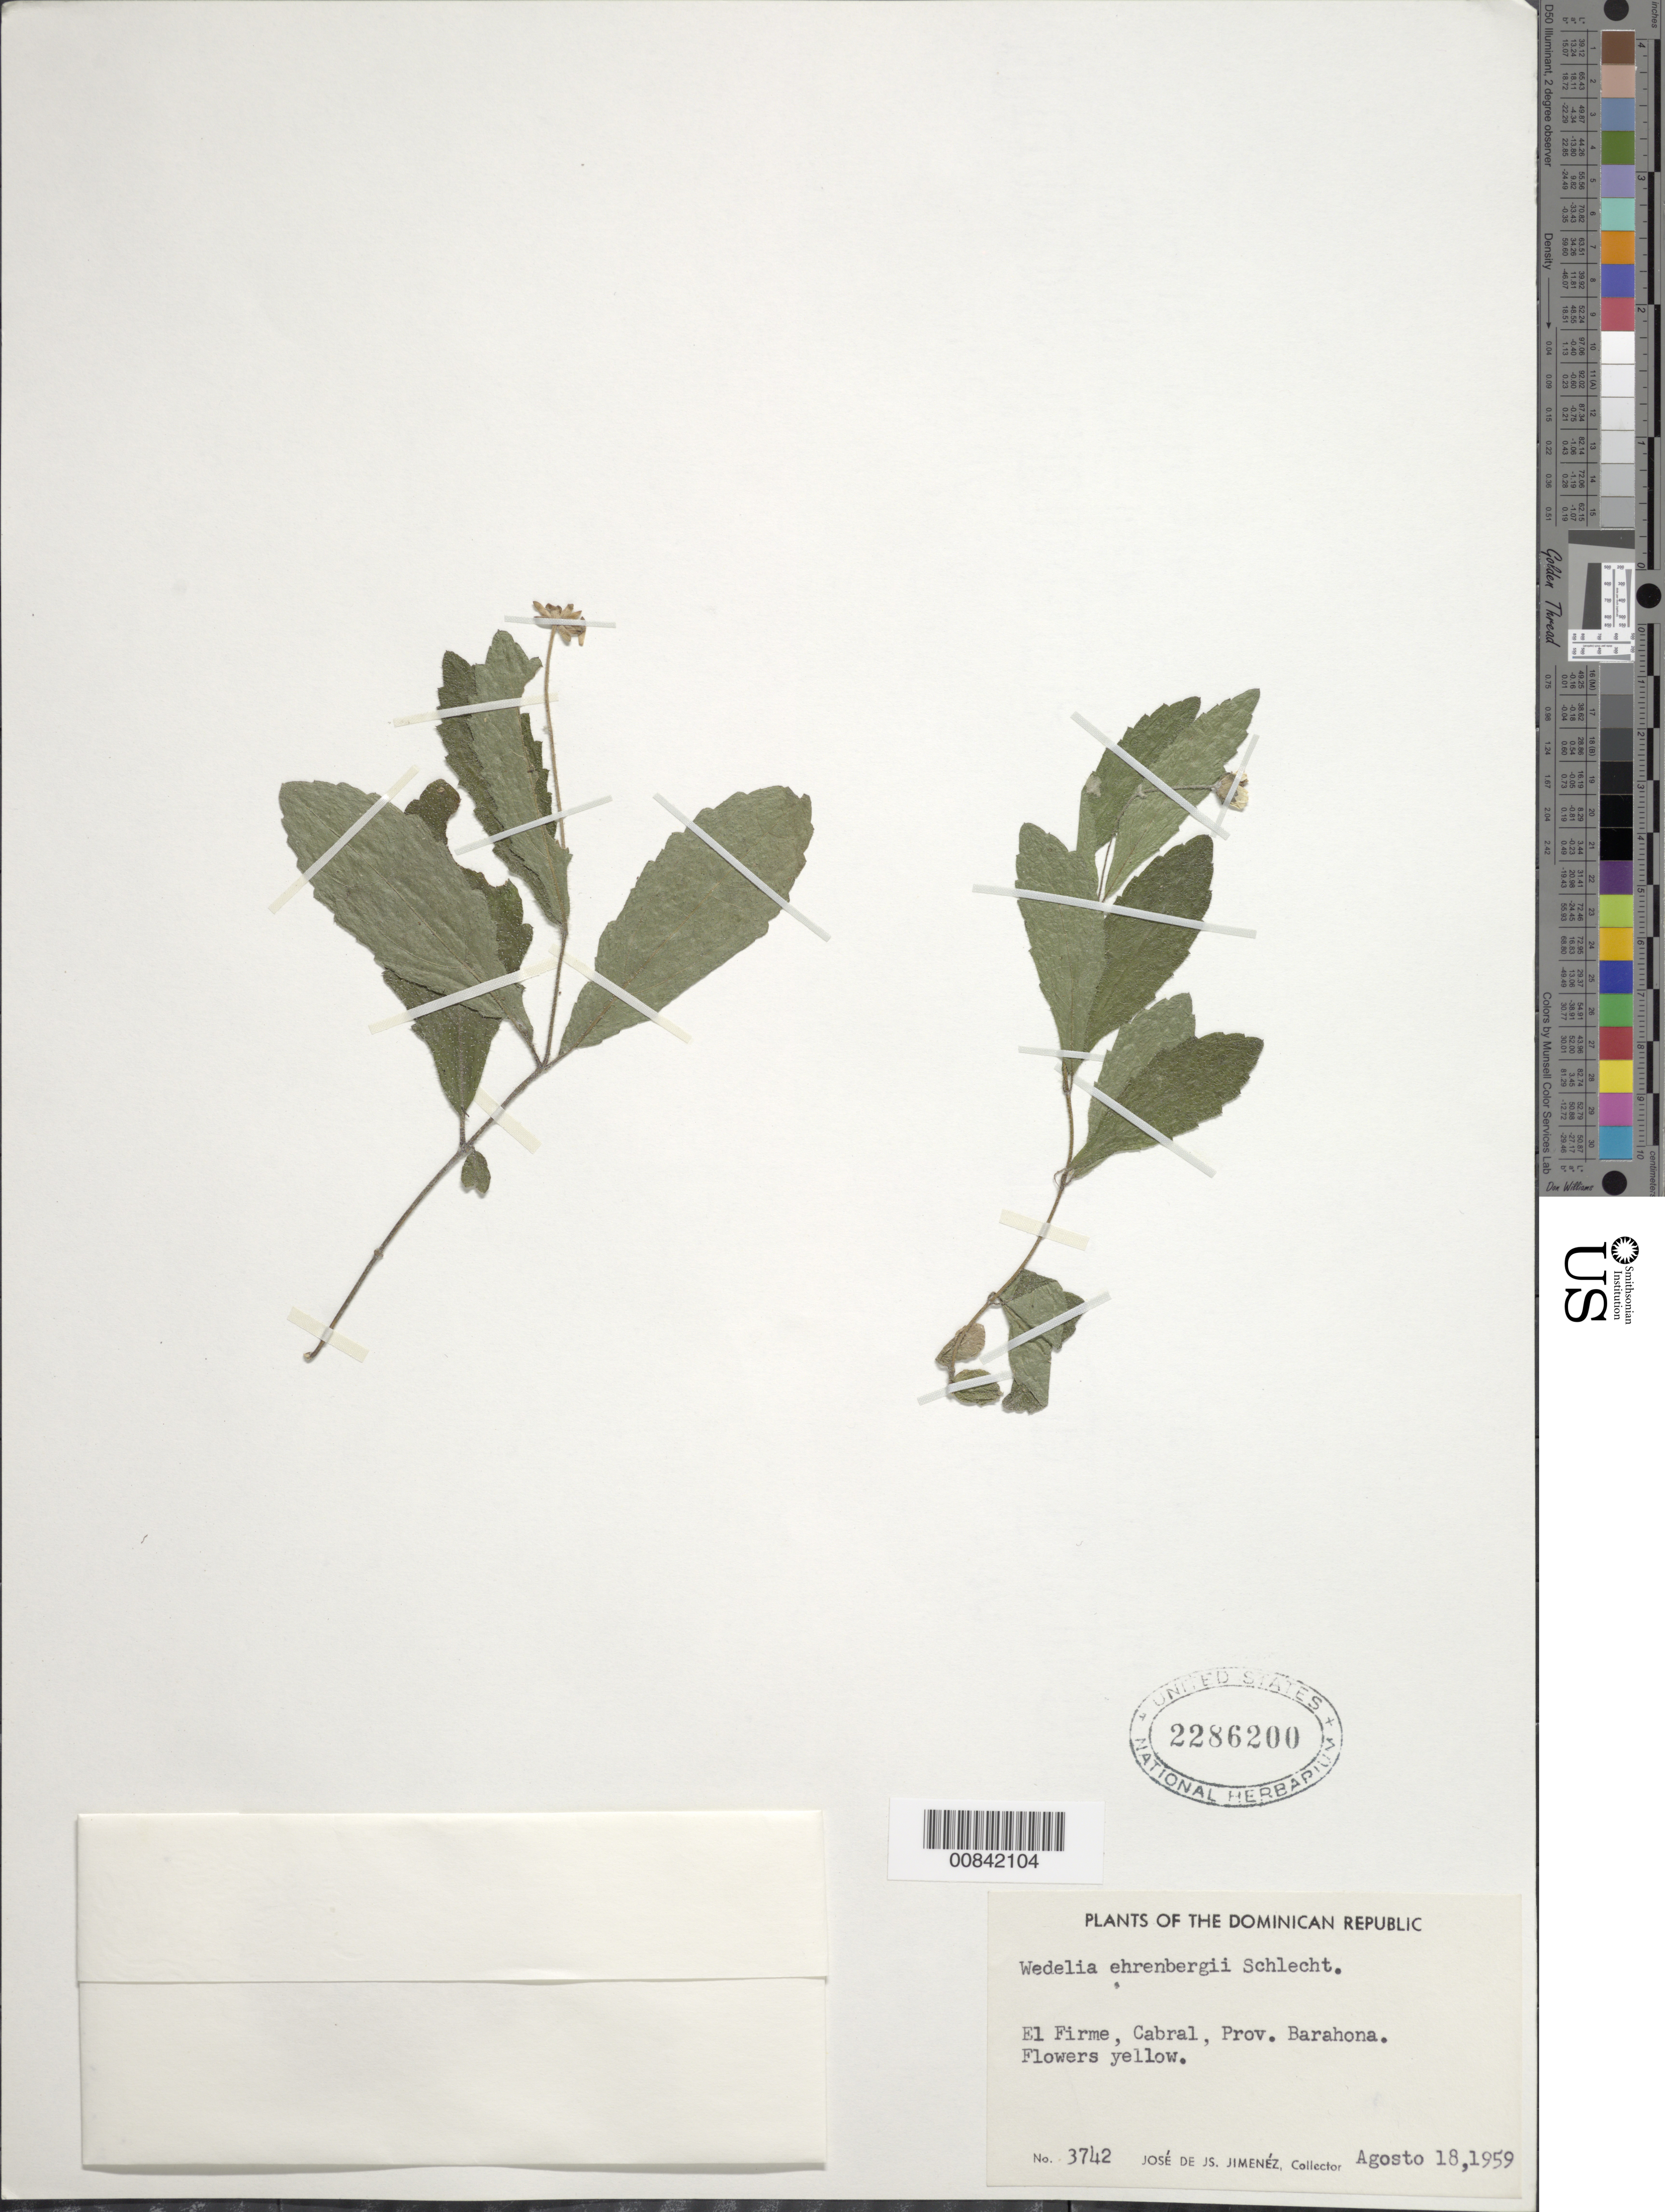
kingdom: Plantae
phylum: Tracheophyta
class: Magnoliopsida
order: Asterales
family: Asteraceae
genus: Wedelia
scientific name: Wedelia ehrenbergii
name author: Less.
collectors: J. J. Jiménez Almonte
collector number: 3742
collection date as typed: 18 Aug 1959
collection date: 1959-08-18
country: Dominican Republic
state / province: Barahona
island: Hispaniola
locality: El Firme, Cabral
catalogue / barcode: US 2286200